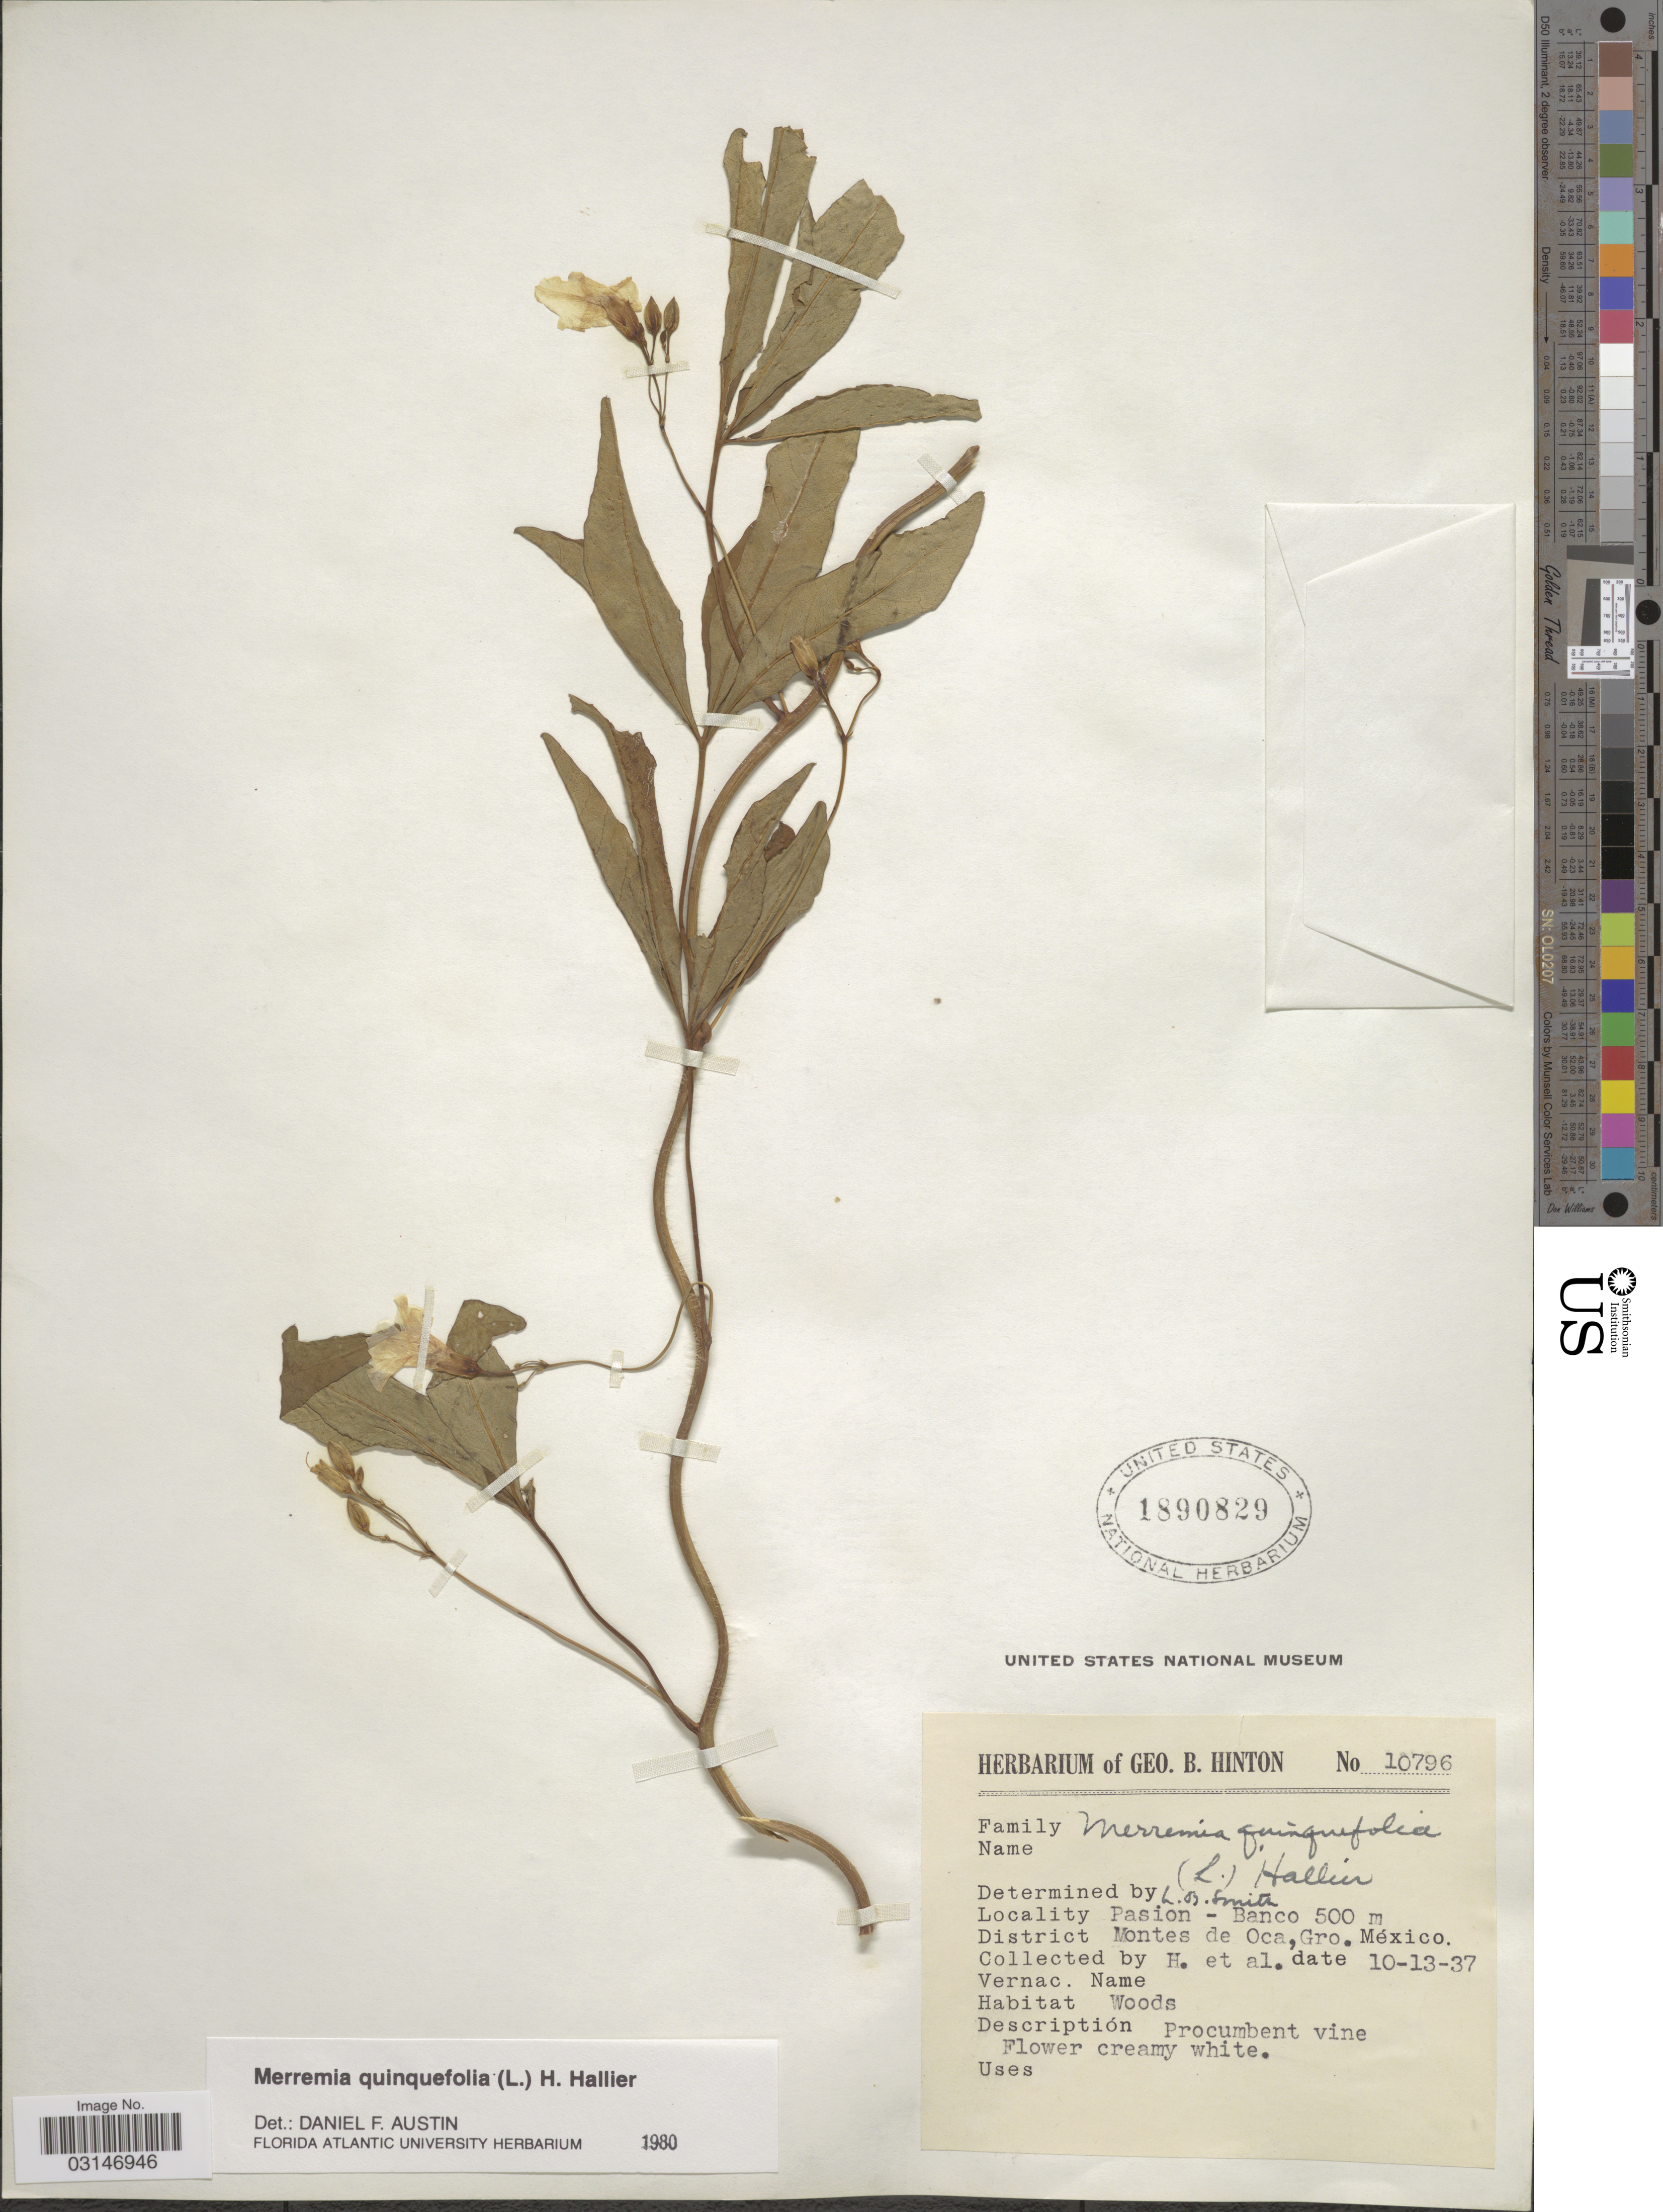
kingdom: Plantae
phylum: Tracheophyta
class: Magnoliopsida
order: Solanales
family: Convolvulaceae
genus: Distimake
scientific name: Distimake quinquefolius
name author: (L.) A. R. Simões & Staples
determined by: Strong, Mark T., (BOT), Smithsonian Institution - National Museum of Natural History (UNITED STATES)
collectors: G. B. Hinton & et al.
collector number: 10796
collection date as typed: Transcribed d/m/y: 13/10/37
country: Mexico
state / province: Guerrero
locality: Pasion-Banco, District Montes de Oca.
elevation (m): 500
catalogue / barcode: US 1890829